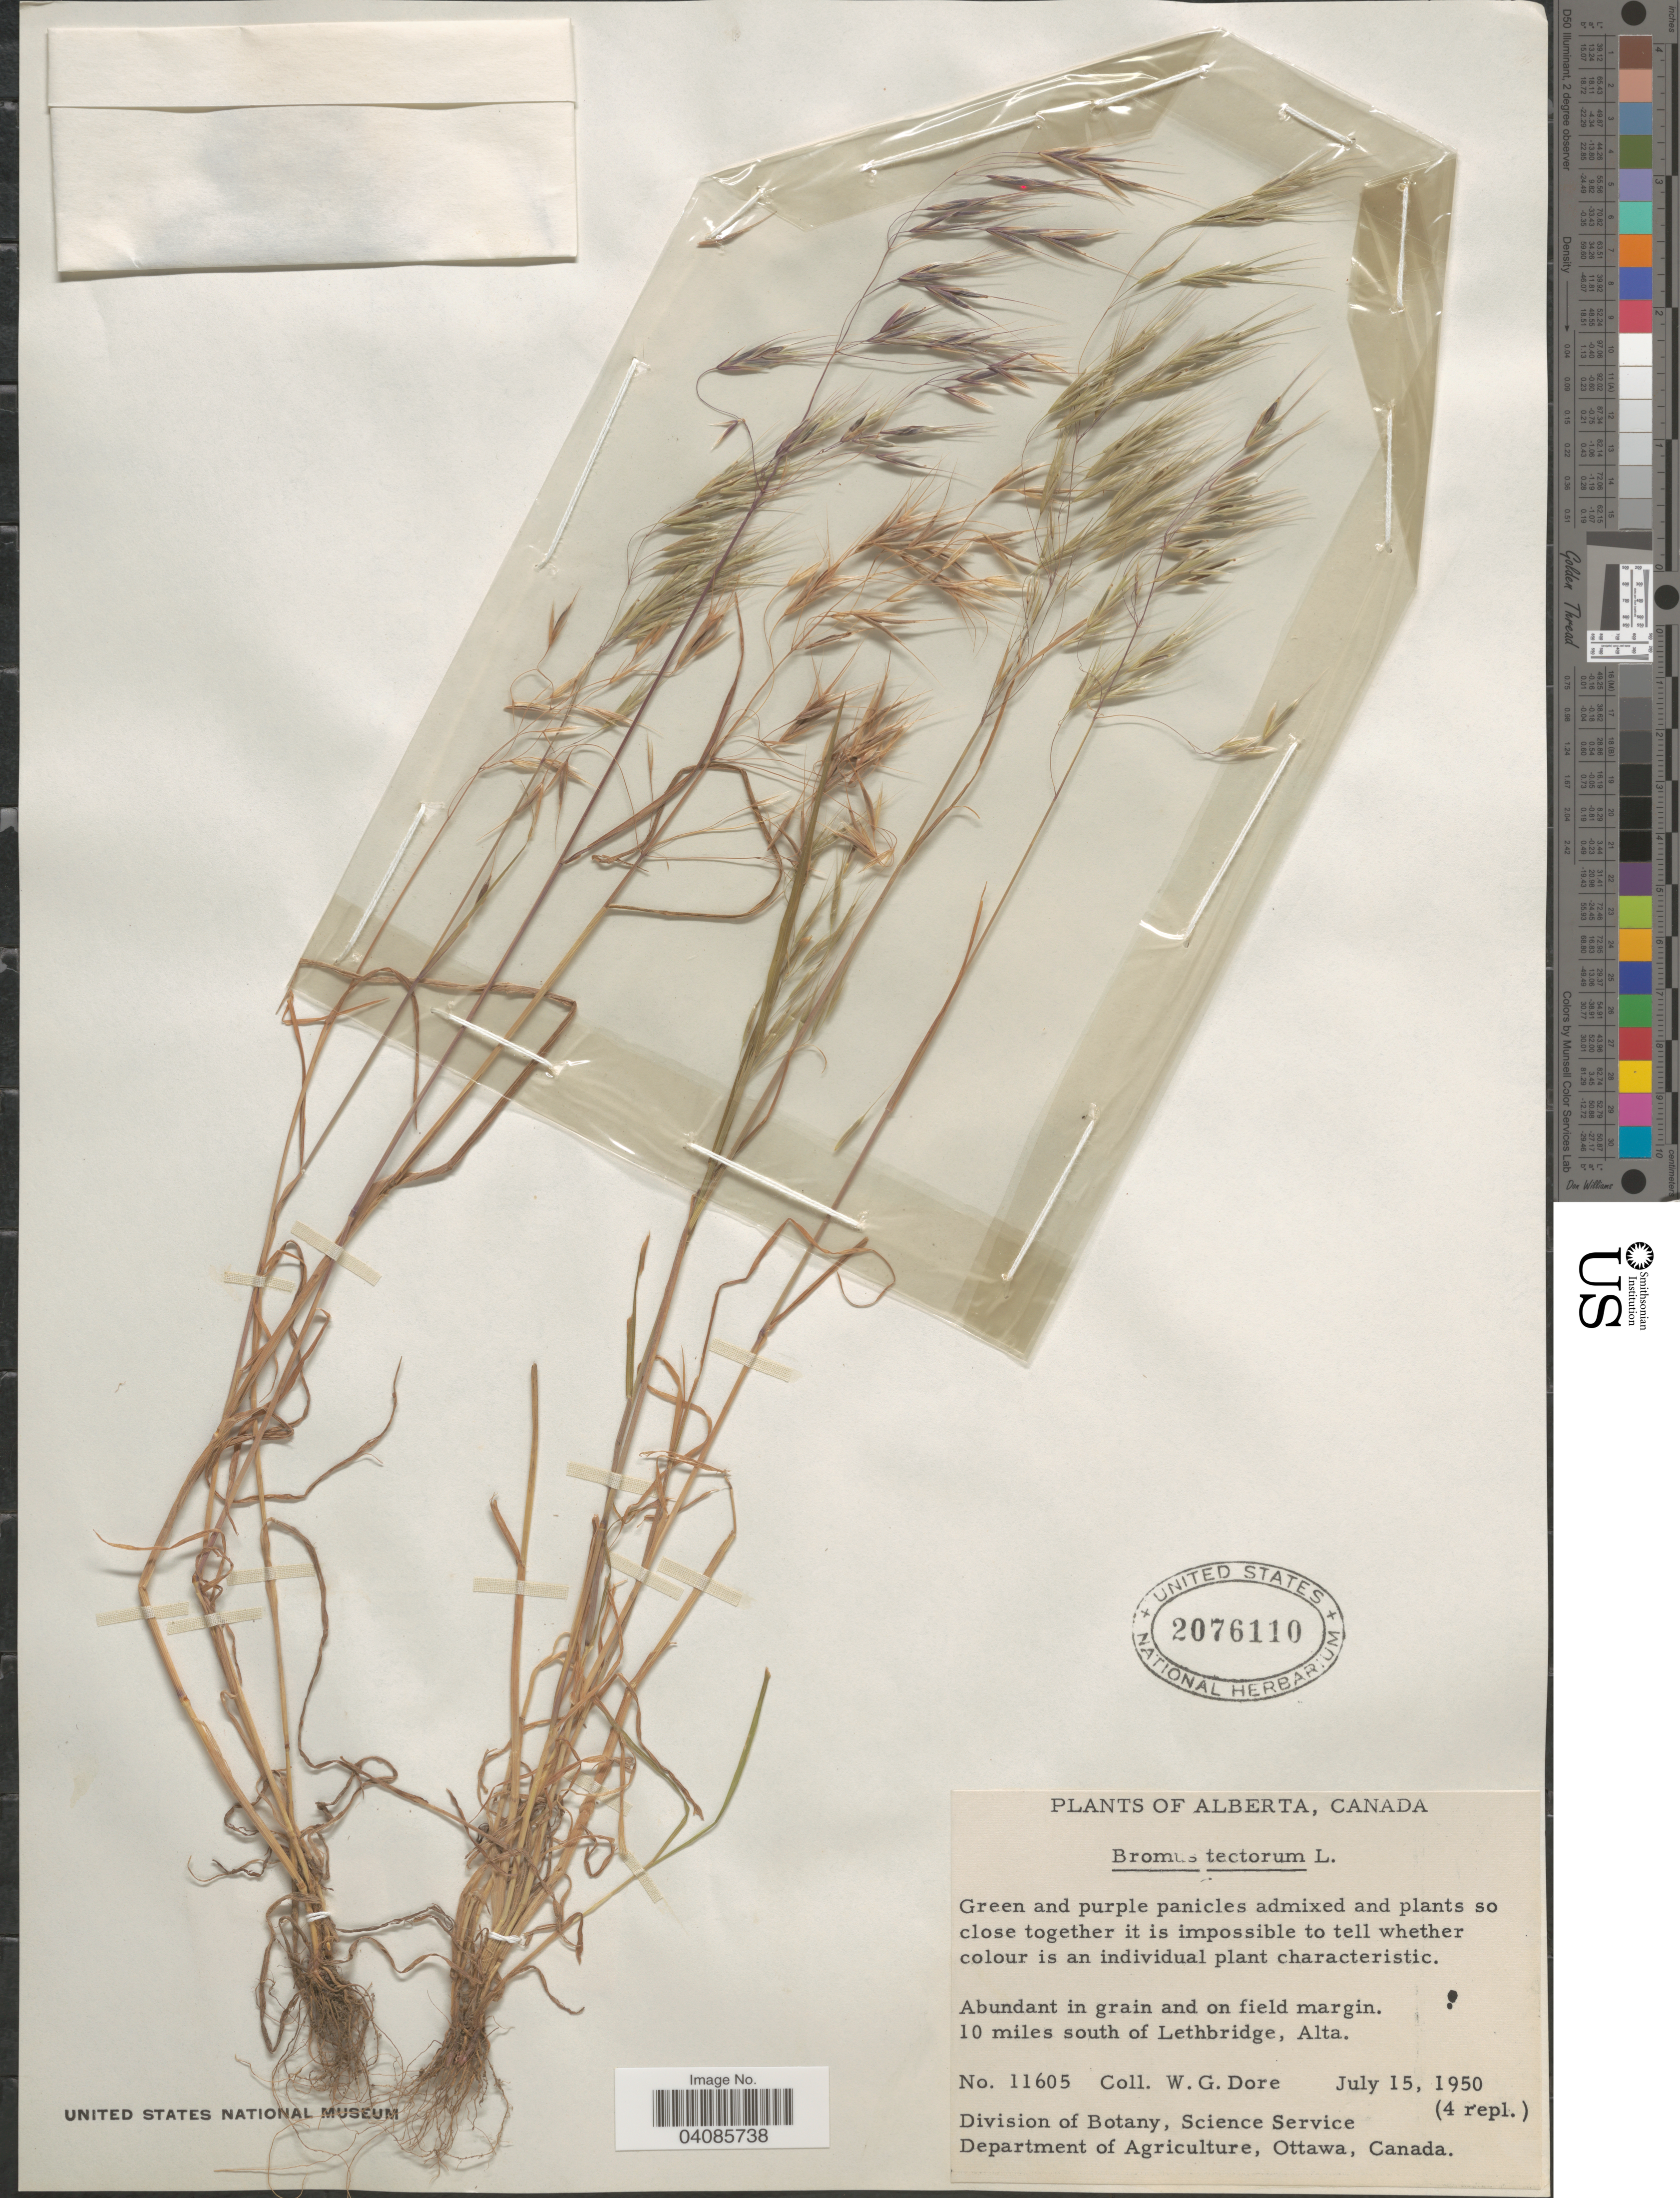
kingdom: Plantae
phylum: Tracheophyta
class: Liliopsida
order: Poales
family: Poaceae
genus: Bromus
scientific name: Bromus tectorum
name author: L.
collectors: W. Dore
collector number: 11605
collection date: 1950-07-15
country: Canada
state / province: Alberta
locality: Abundant in grain and on field margin. 10 miles south of Lethbridge, Alta.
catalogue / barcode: US 2076110